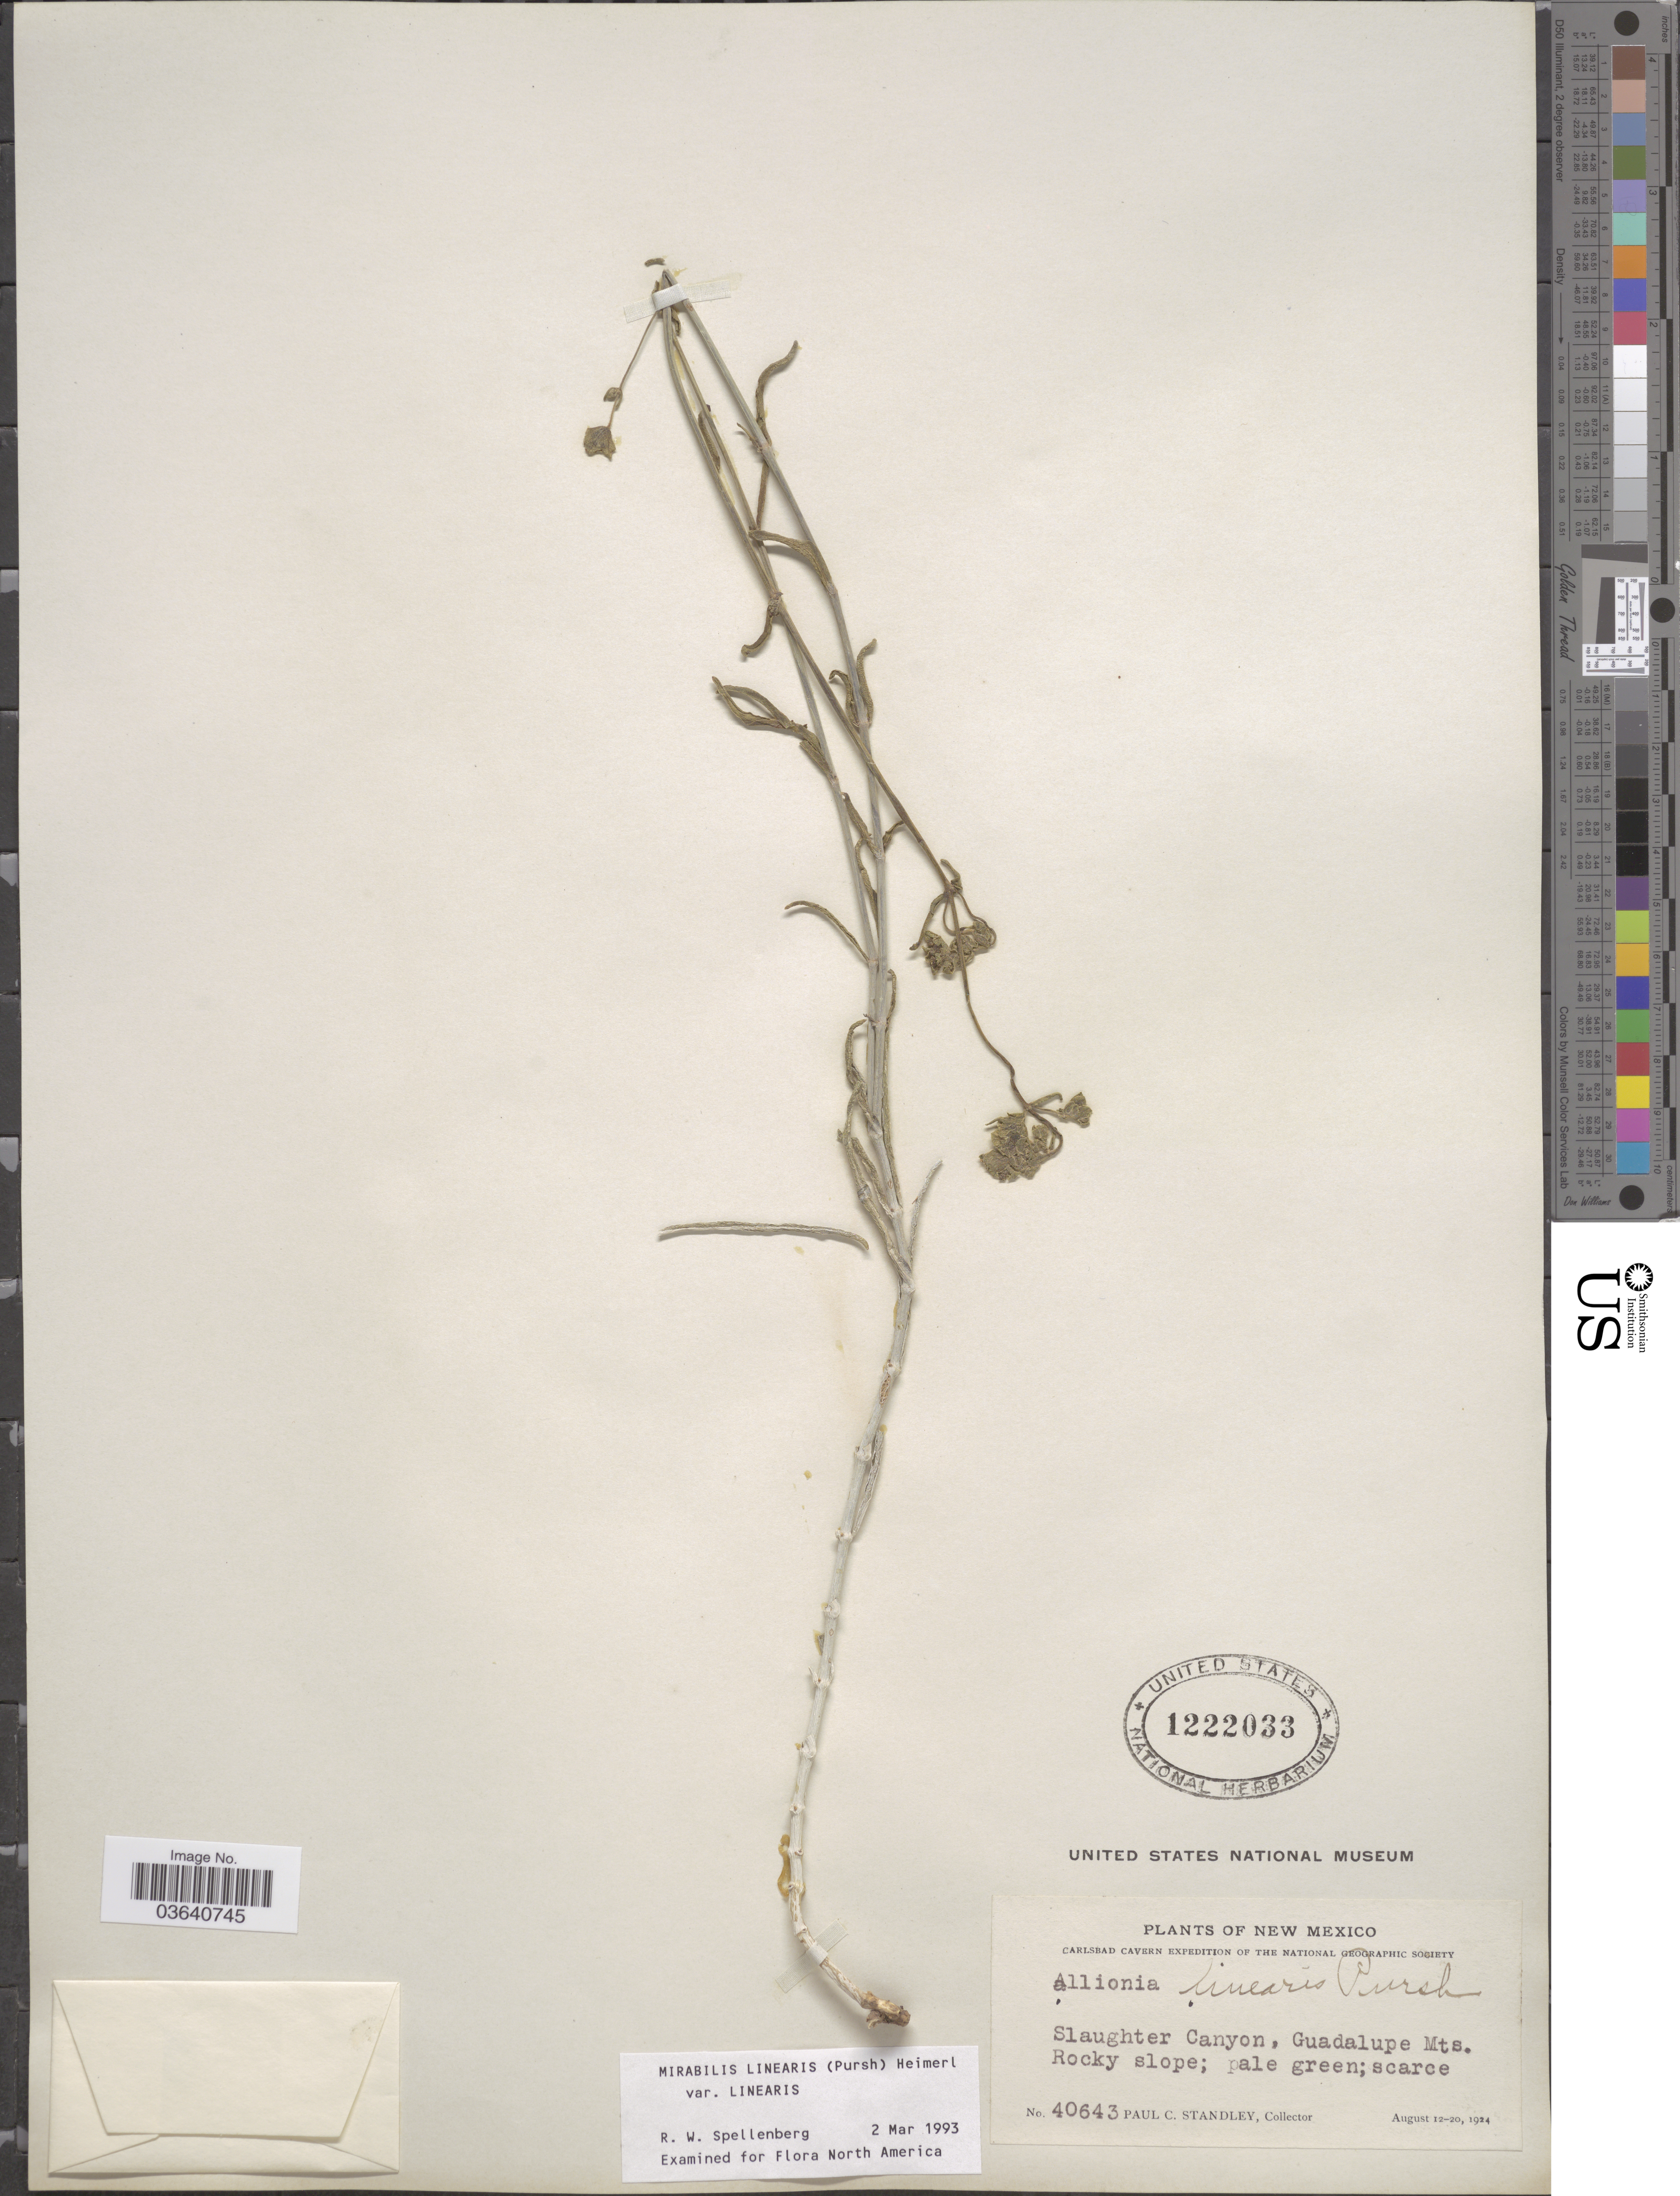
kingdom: Plantae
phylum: Tracheophyta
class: Magnoliopsida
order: Caryophyllales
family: Nyctaginaceae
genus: Mirabilis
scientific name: Mirabilis linearis var. linearis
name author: (Pursh) Heimerl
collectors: P. C. Standley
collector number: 40643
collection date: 1924-08-12/1924-08-20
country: United States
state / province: New Mexico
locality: Slaughter Canyon, Guadalupe Mts. Rocky slope.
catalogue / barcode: US 1222033